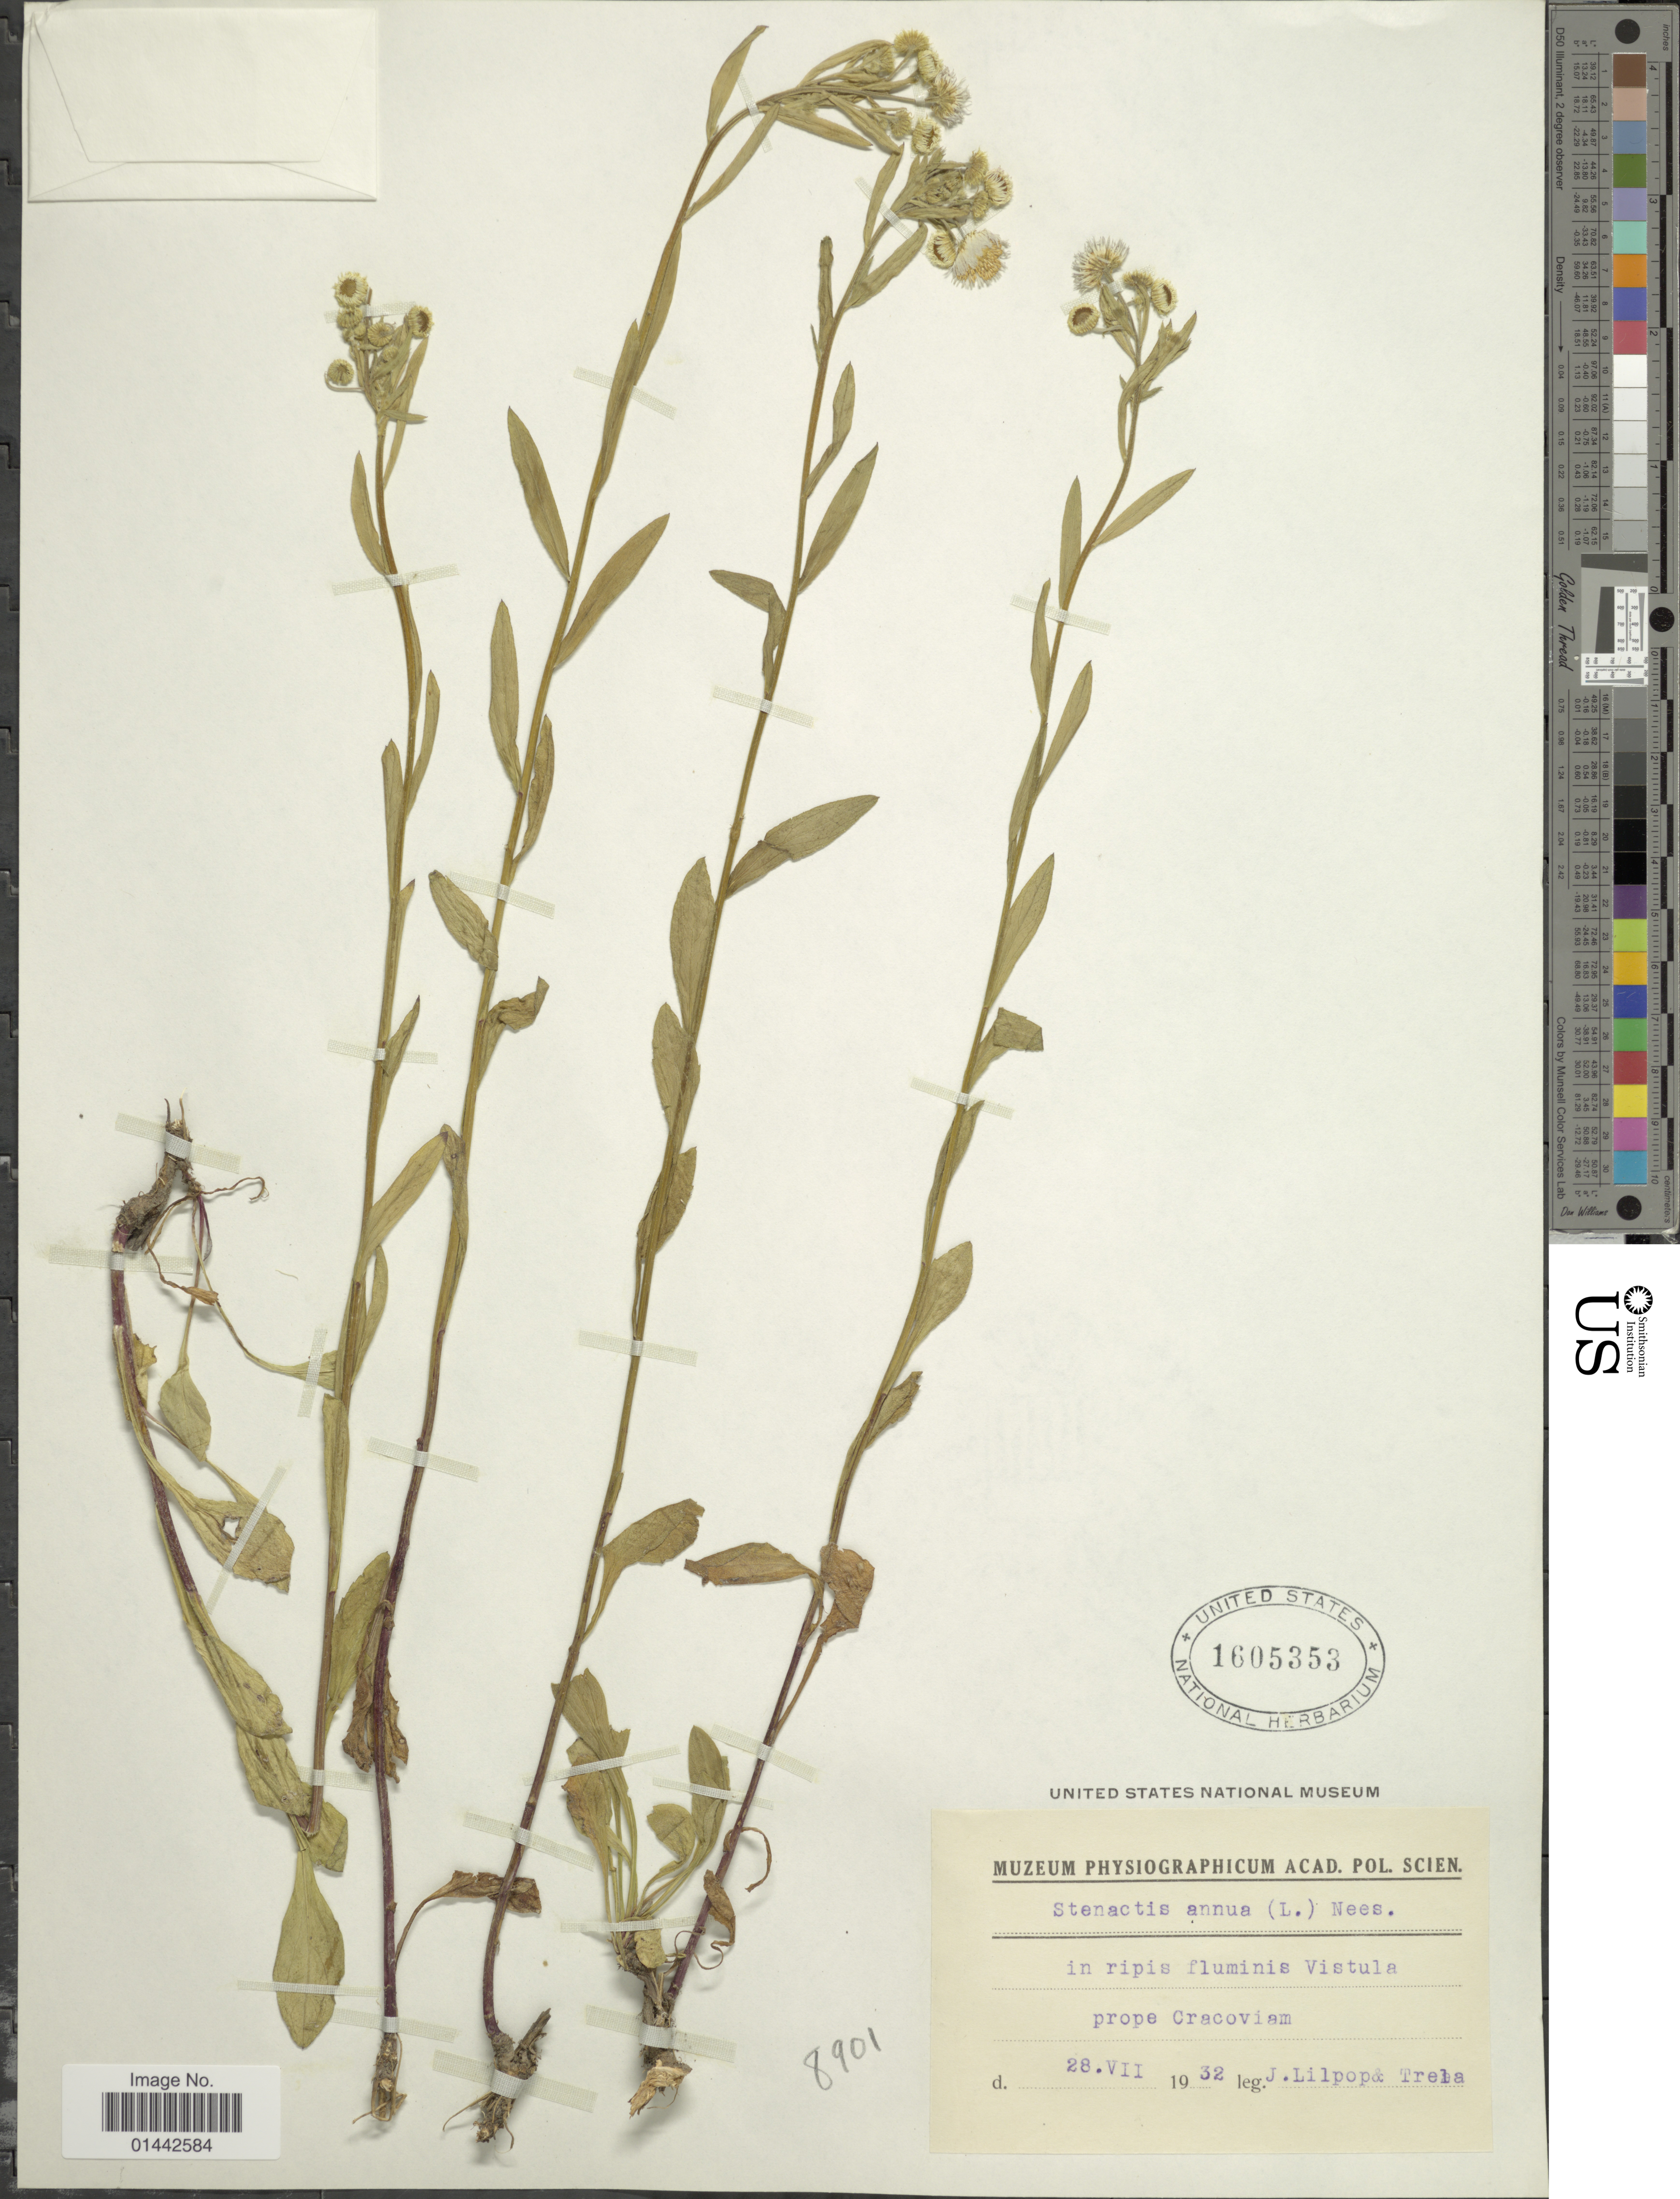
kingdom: Plantae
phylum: Tracheophyta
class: Magnoliopsida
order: Asterales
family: Asteraceae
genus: Erigeron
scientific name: Erigeron annuus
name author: (L.) Pers.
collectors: J. Lilpop & Trela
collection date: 1932-07-28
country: Poland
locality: In ripis fluminis Vistula prope Cracoviam.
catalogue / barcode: US 1605353